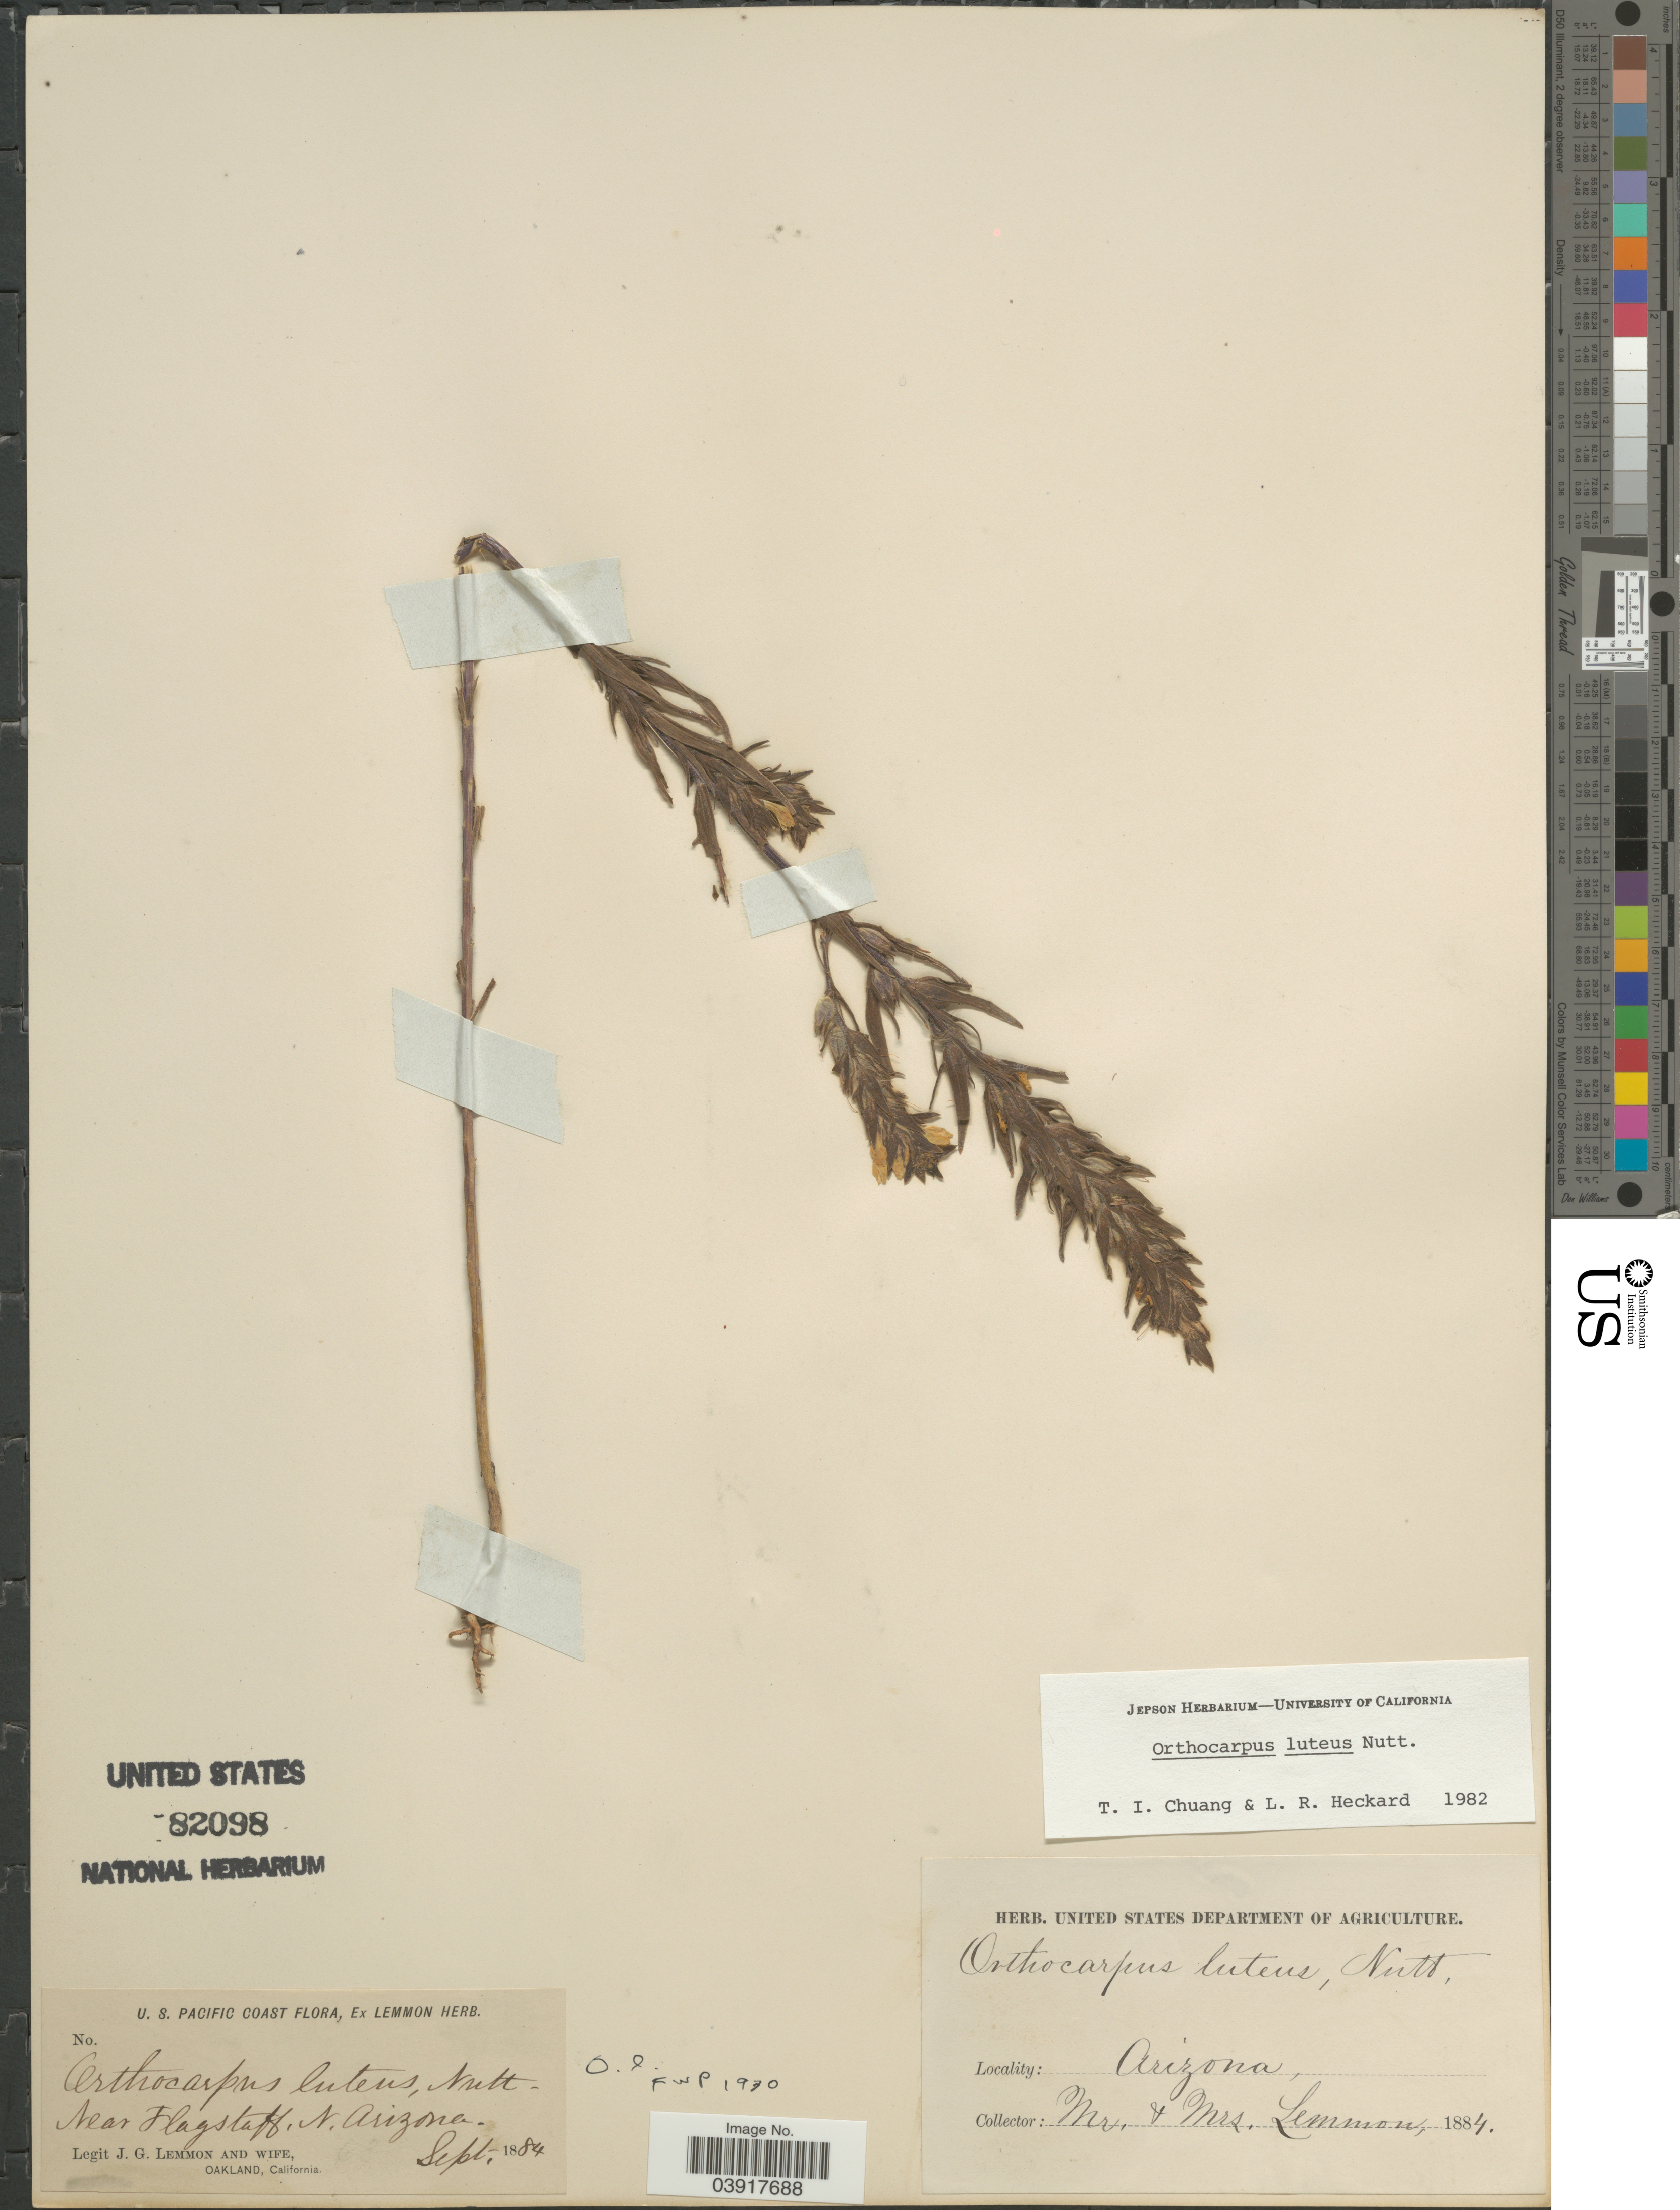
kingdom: Plantae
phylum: Tracheophyta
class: Magnoliopsida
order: Lamiales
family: Orobanchaceae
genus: Orthocarpus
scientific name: Orthocarpus luteus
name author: Nutt.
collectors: J. Lemmon & Mrs. J. G. Lemmon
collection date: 1884-09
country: United States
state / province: Arizona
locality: U. S. Pacific Coast. Near Flagstaff, N. Arizona.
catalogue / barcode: US 82098